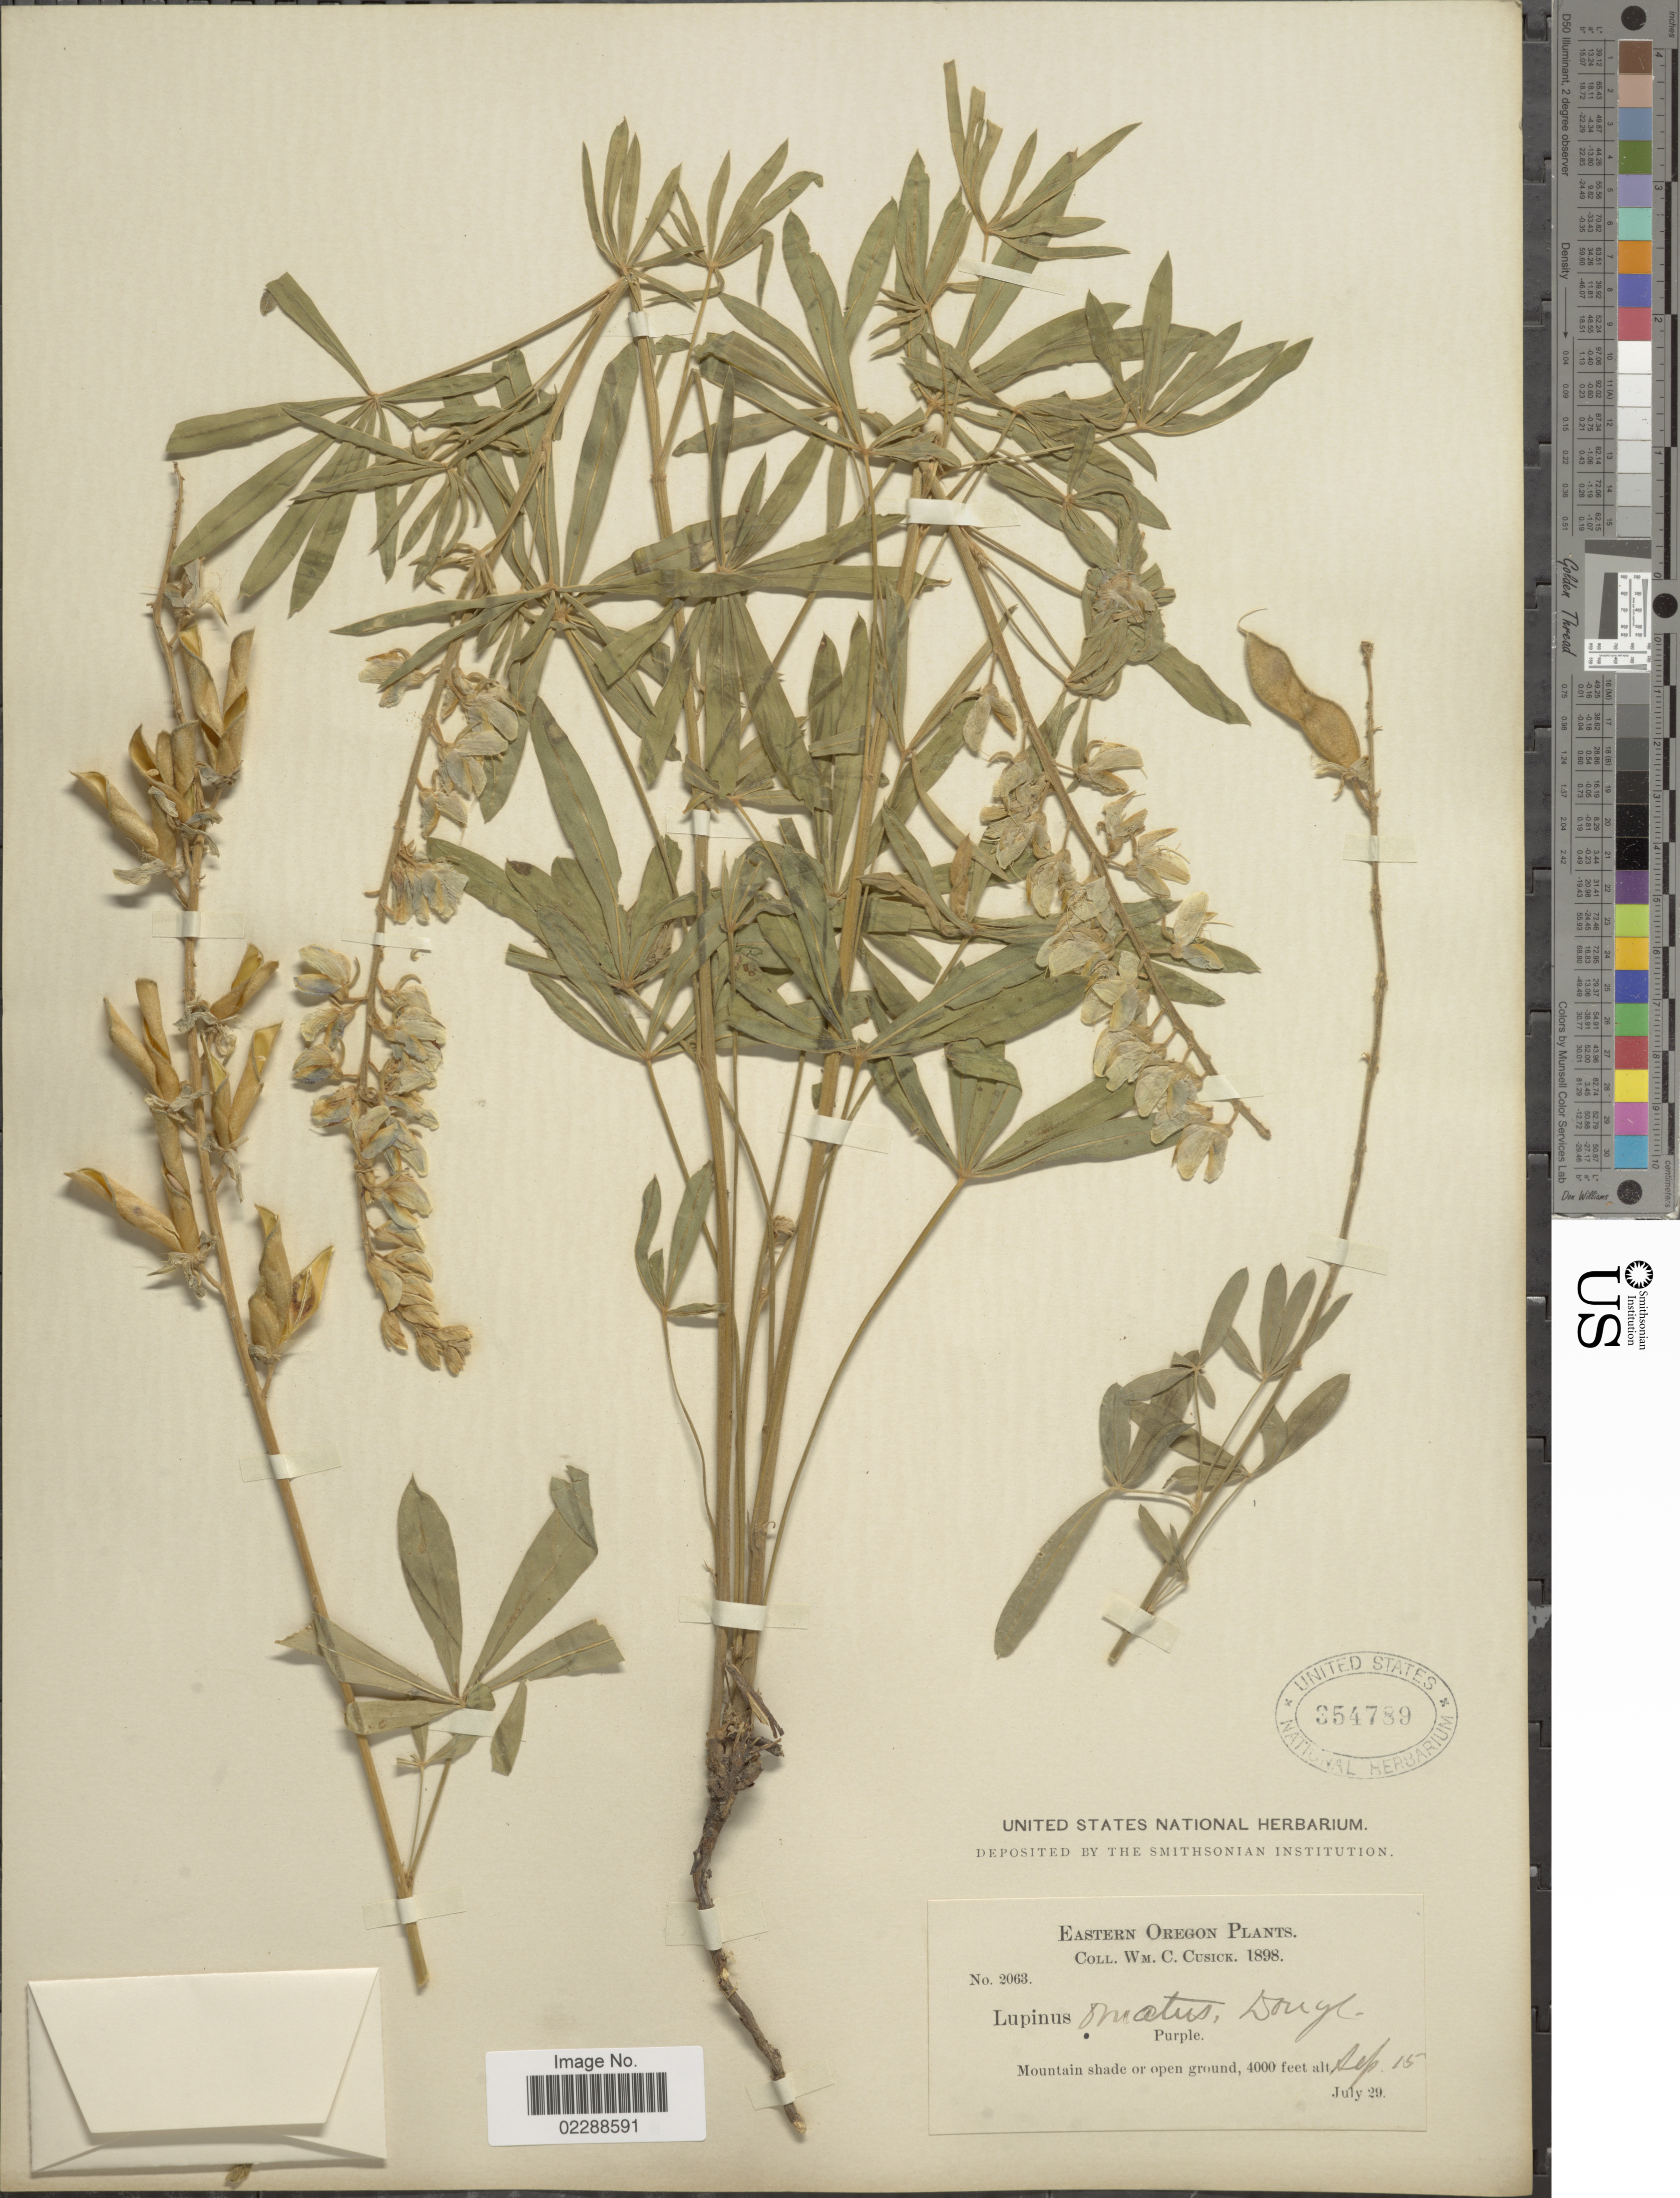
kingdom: Plantae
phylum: Tracheophyta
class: Magnoliopsida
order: Fabales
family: Fabaceae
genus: Lupinus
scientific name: Lupinus sp.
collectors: W. C. Cusick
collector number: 2063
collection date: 1898-07-29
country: United States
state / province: Oregon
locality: Eastern Oregon, Mountain shade or open ground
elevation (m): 1219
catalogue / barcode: US 354789